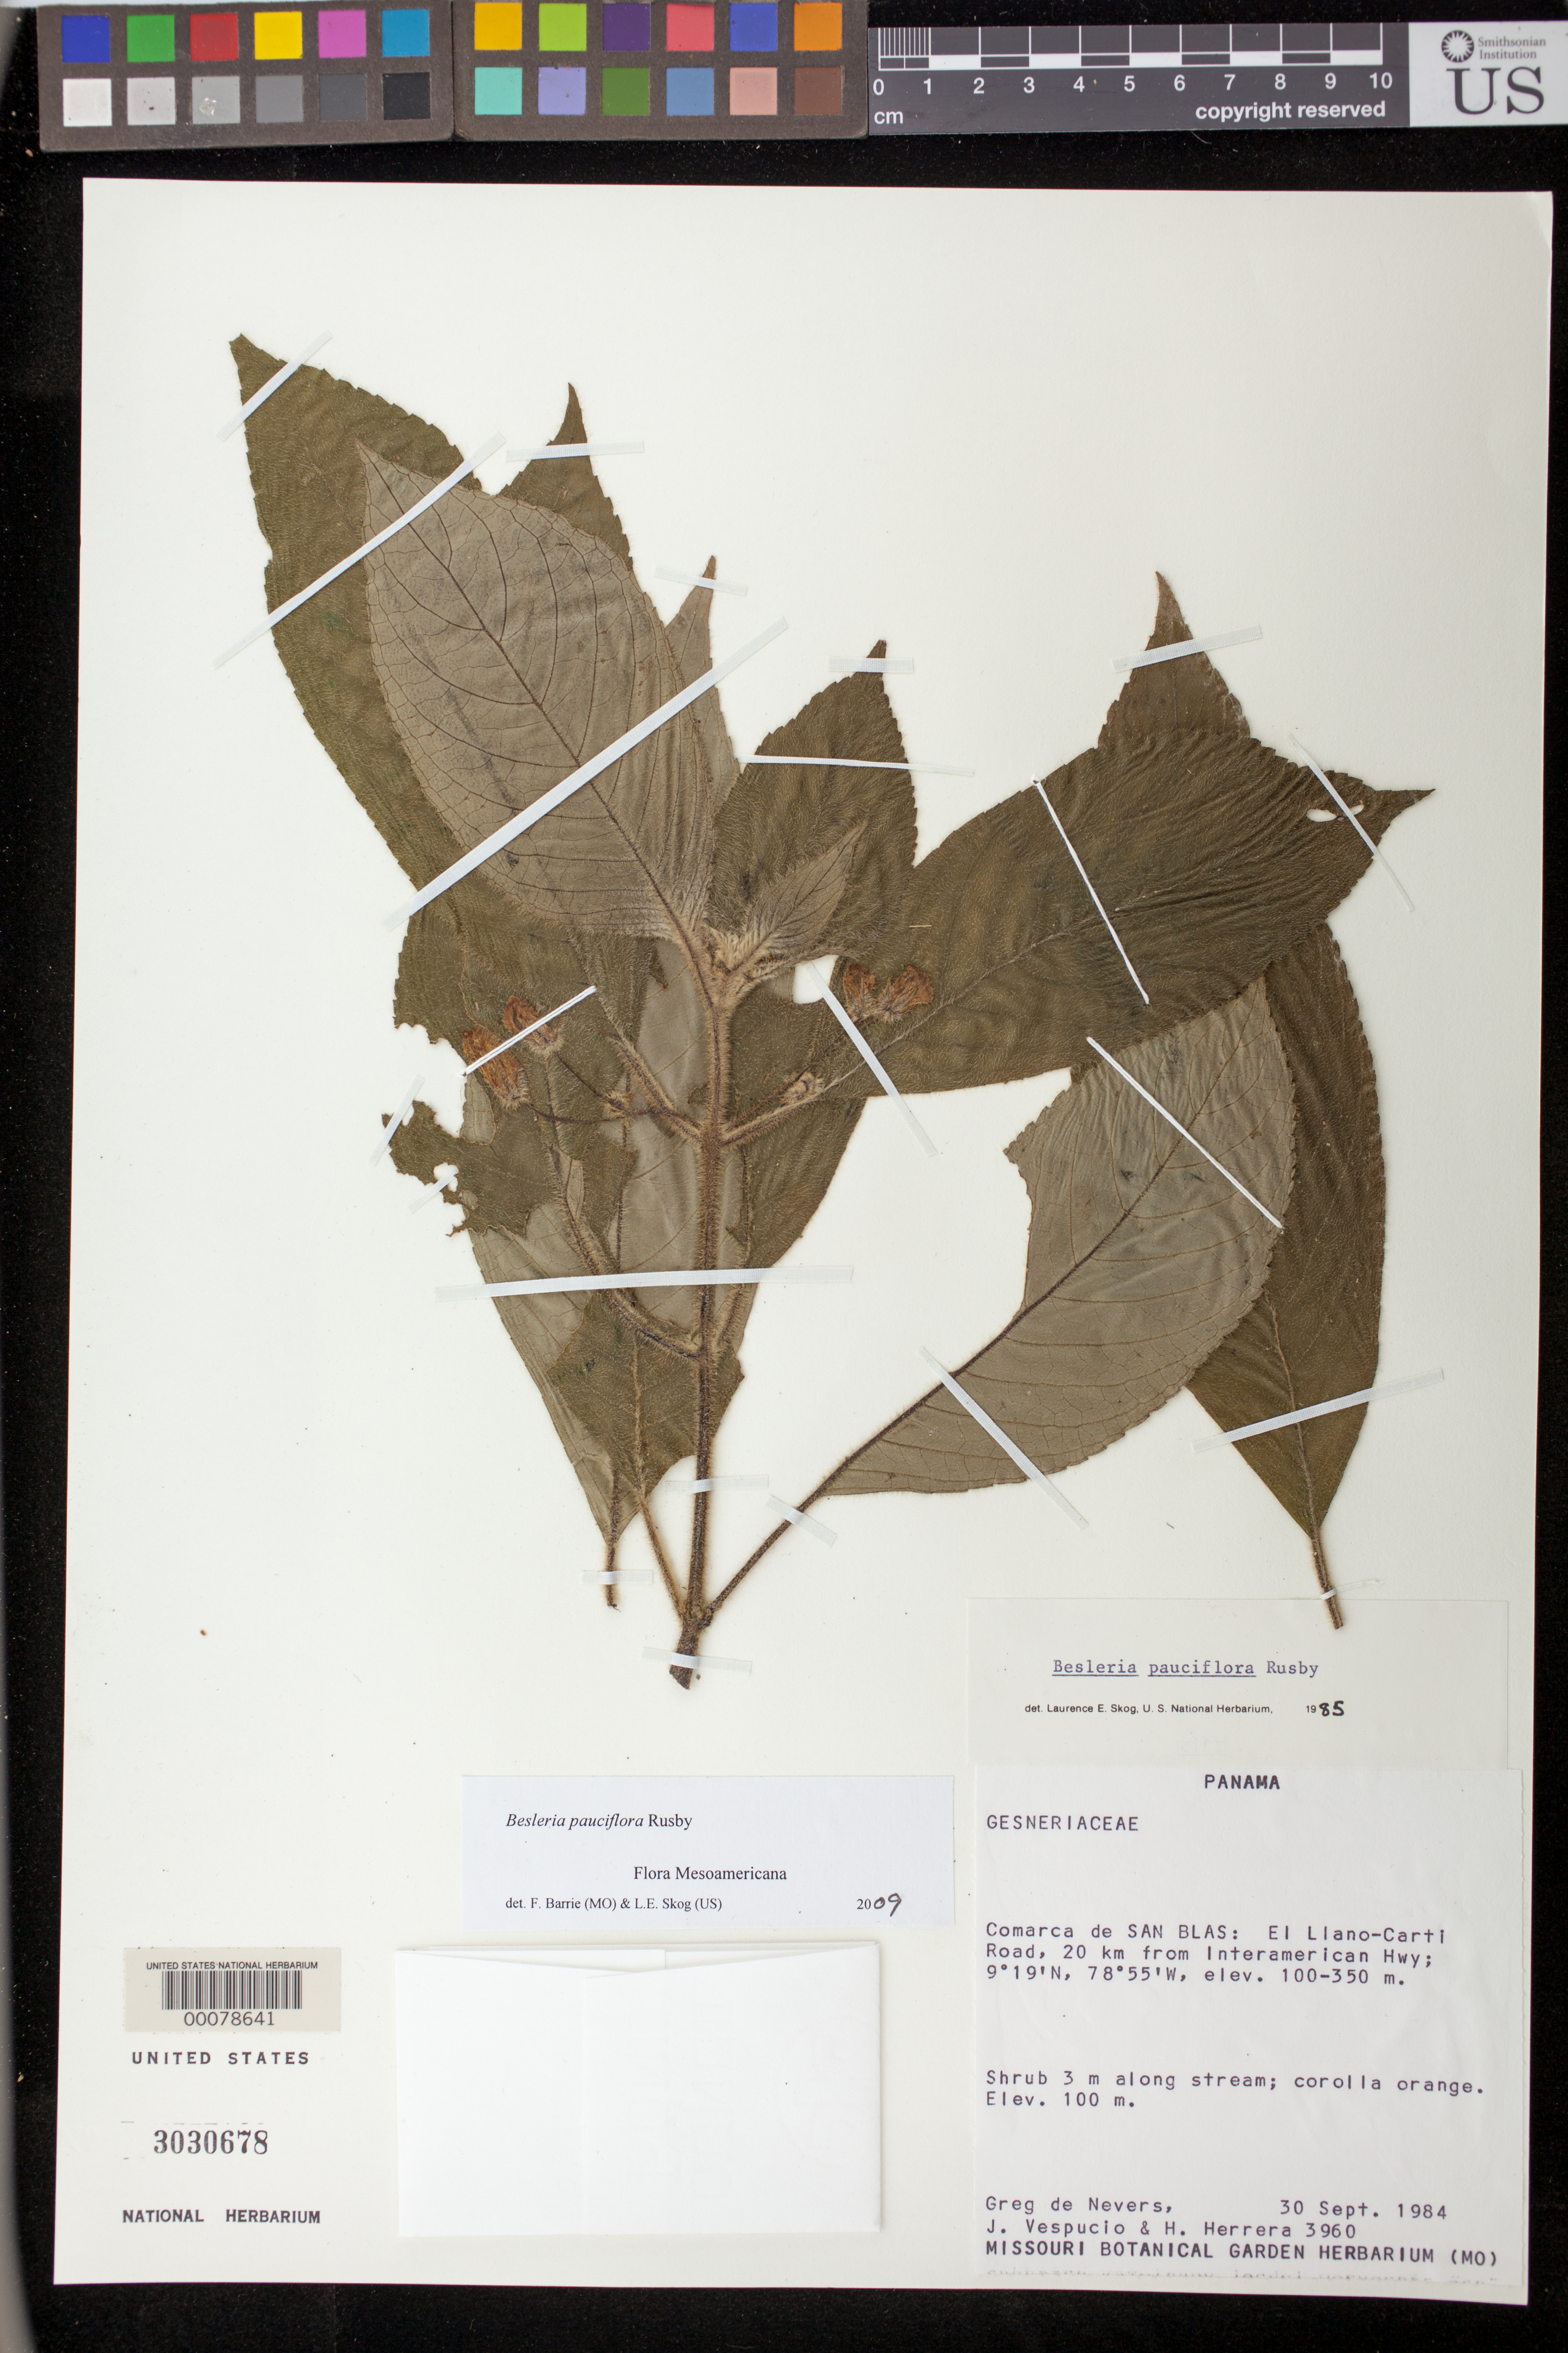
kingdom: Plantae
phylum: Tracheophyta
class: Magnoliopsida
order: Lamiales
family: Gesneriaceae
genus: Besleria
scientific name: Besleria pauciflora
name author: Rusby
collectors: G. C. de Nevers, J. Vespucio & H. Herrera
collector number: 3960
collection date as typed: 30 Sep 1984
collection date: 1984-09-30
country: Panama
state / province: Panamá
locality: Comarca de San Blas, El Llano-Carti road, 20 km from Interamerican highway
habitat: along stream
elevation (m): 100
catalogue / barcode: US 3030678